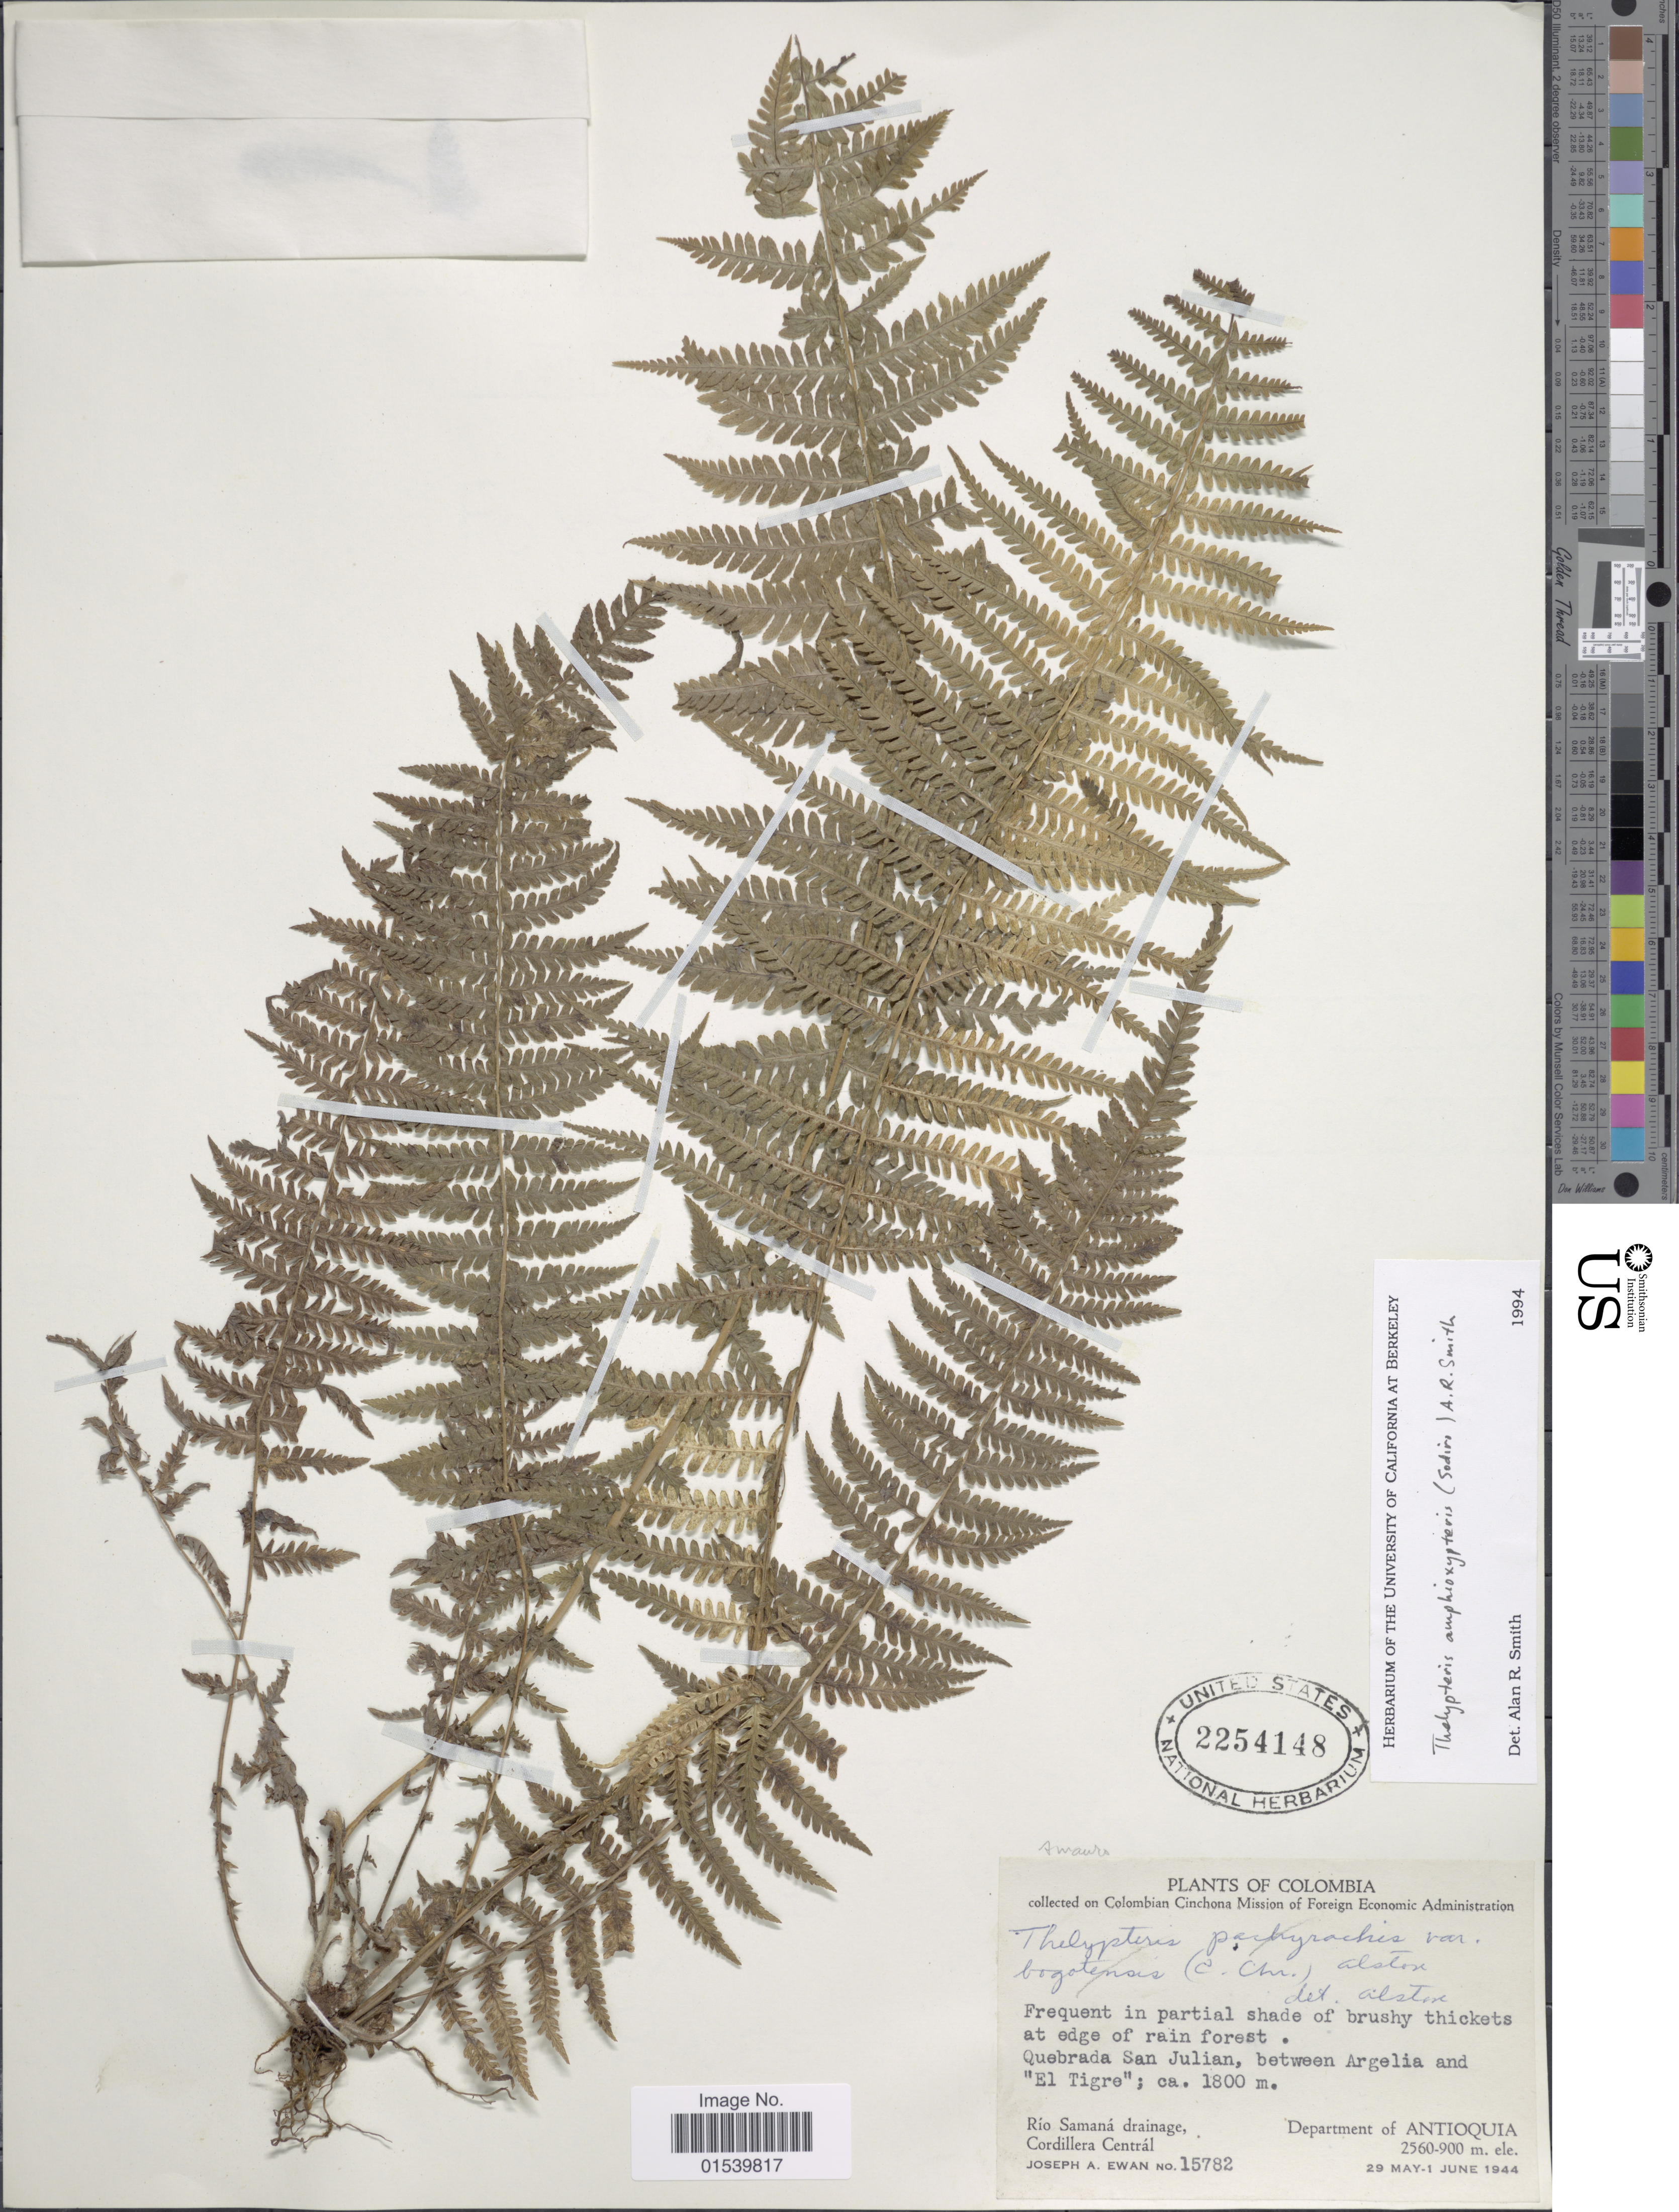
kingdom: Plantae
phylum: Tracheophyta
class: Polypodiopsida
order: Polypodiales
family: Thelypteridaceae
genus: Amauropelta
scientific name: Amauropelta amphioxypteris (Sodiro) comb. nov., ined. 2015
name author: (Sodiro)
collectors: J. A. Ewan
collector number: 15782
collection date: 1944-05-29/1944-06-01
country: Colombia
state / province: Antioquia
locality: Quebrada San Julian, between Argelia and 'El Tigre', Río Samaná drainage, Cordillera Centrál, Department of Antioquia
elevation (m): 900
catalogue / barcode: US 2254148